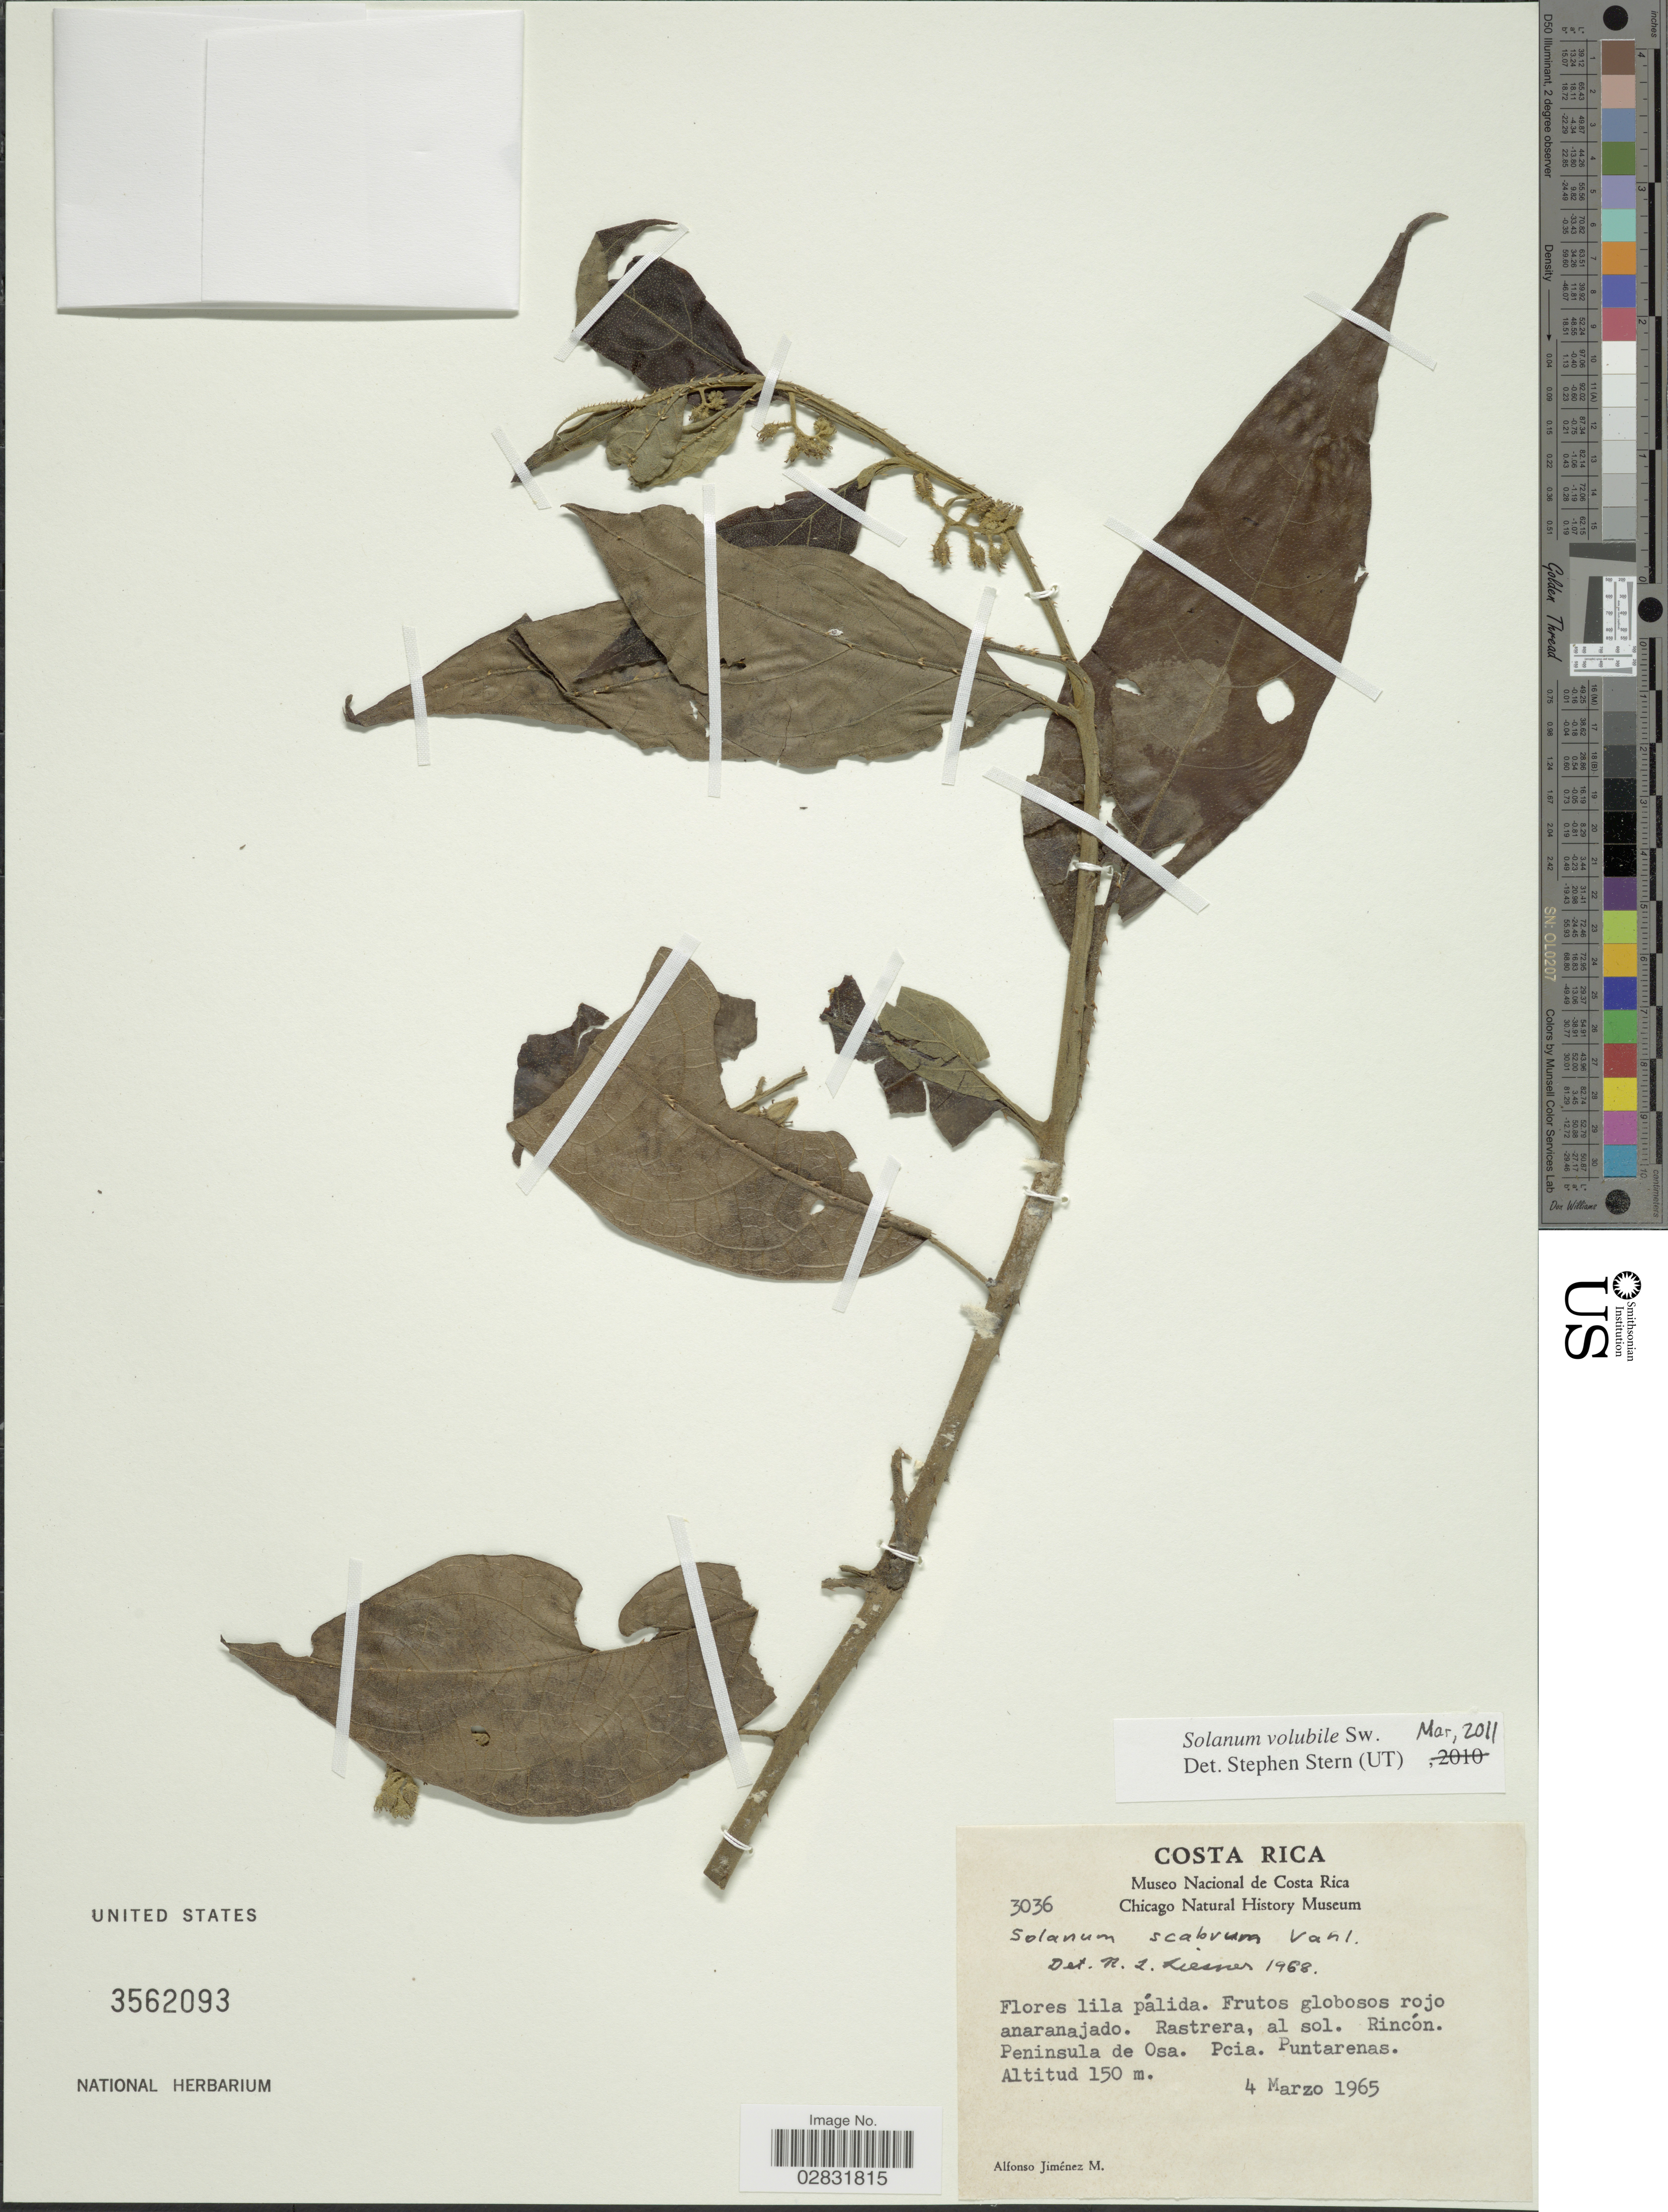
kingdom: Plantae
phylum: Tracheophyta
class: Magnoliopsida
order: Solanales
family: Solanaceae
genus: Solanum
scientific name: Solanum volubile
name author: Sw.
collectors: A. Jimenez M.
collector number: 3036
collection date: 1965-03-04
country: Costa Rica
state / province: Puntarenas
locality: Rincón. Peninsula de Osa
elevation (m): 150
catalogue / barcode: US 3562093